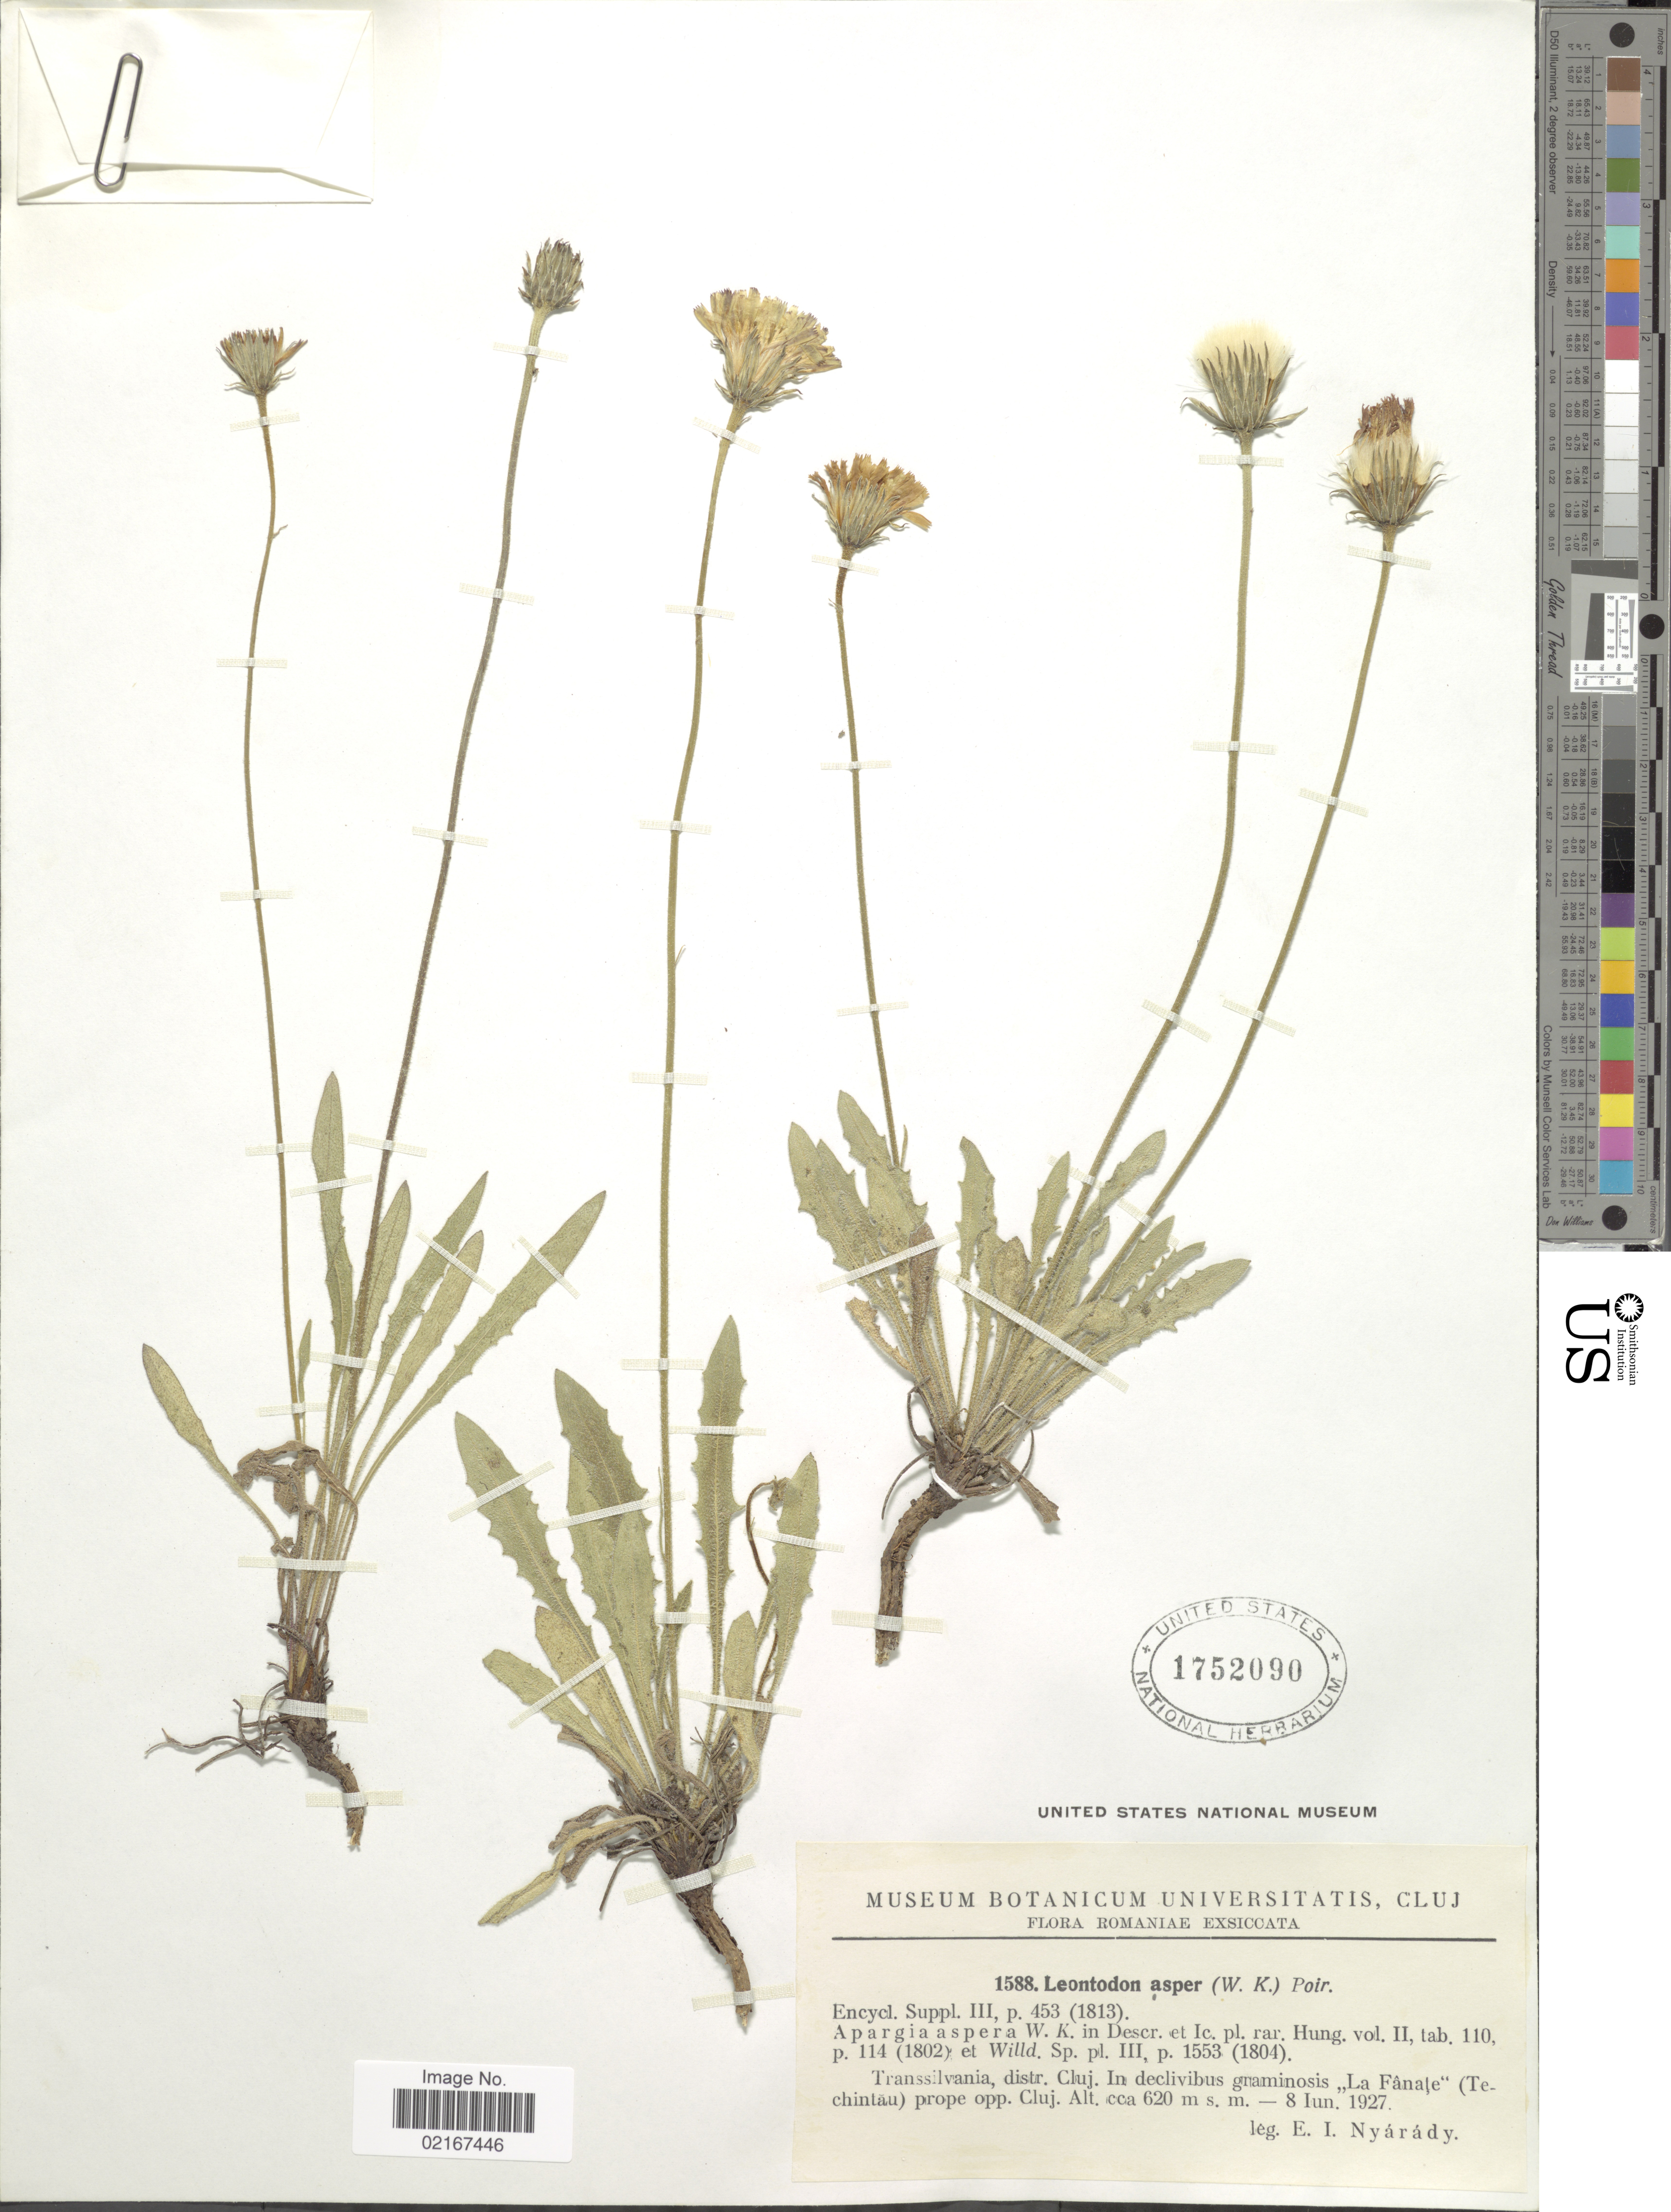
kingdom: Plantae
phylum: Tracheophyta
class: Magnoliopsida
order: Asterales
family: Asteraceae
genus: Leontodon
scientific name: Leontodon biscutellifolius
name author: DC.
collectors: E. Nyárády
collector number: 1588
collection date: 1927-06-08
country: Romania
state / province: Cluj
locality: Transsilvania, La Fanale (Techintau) prope opp. Cluj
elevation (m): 620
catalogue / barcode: US 1752090